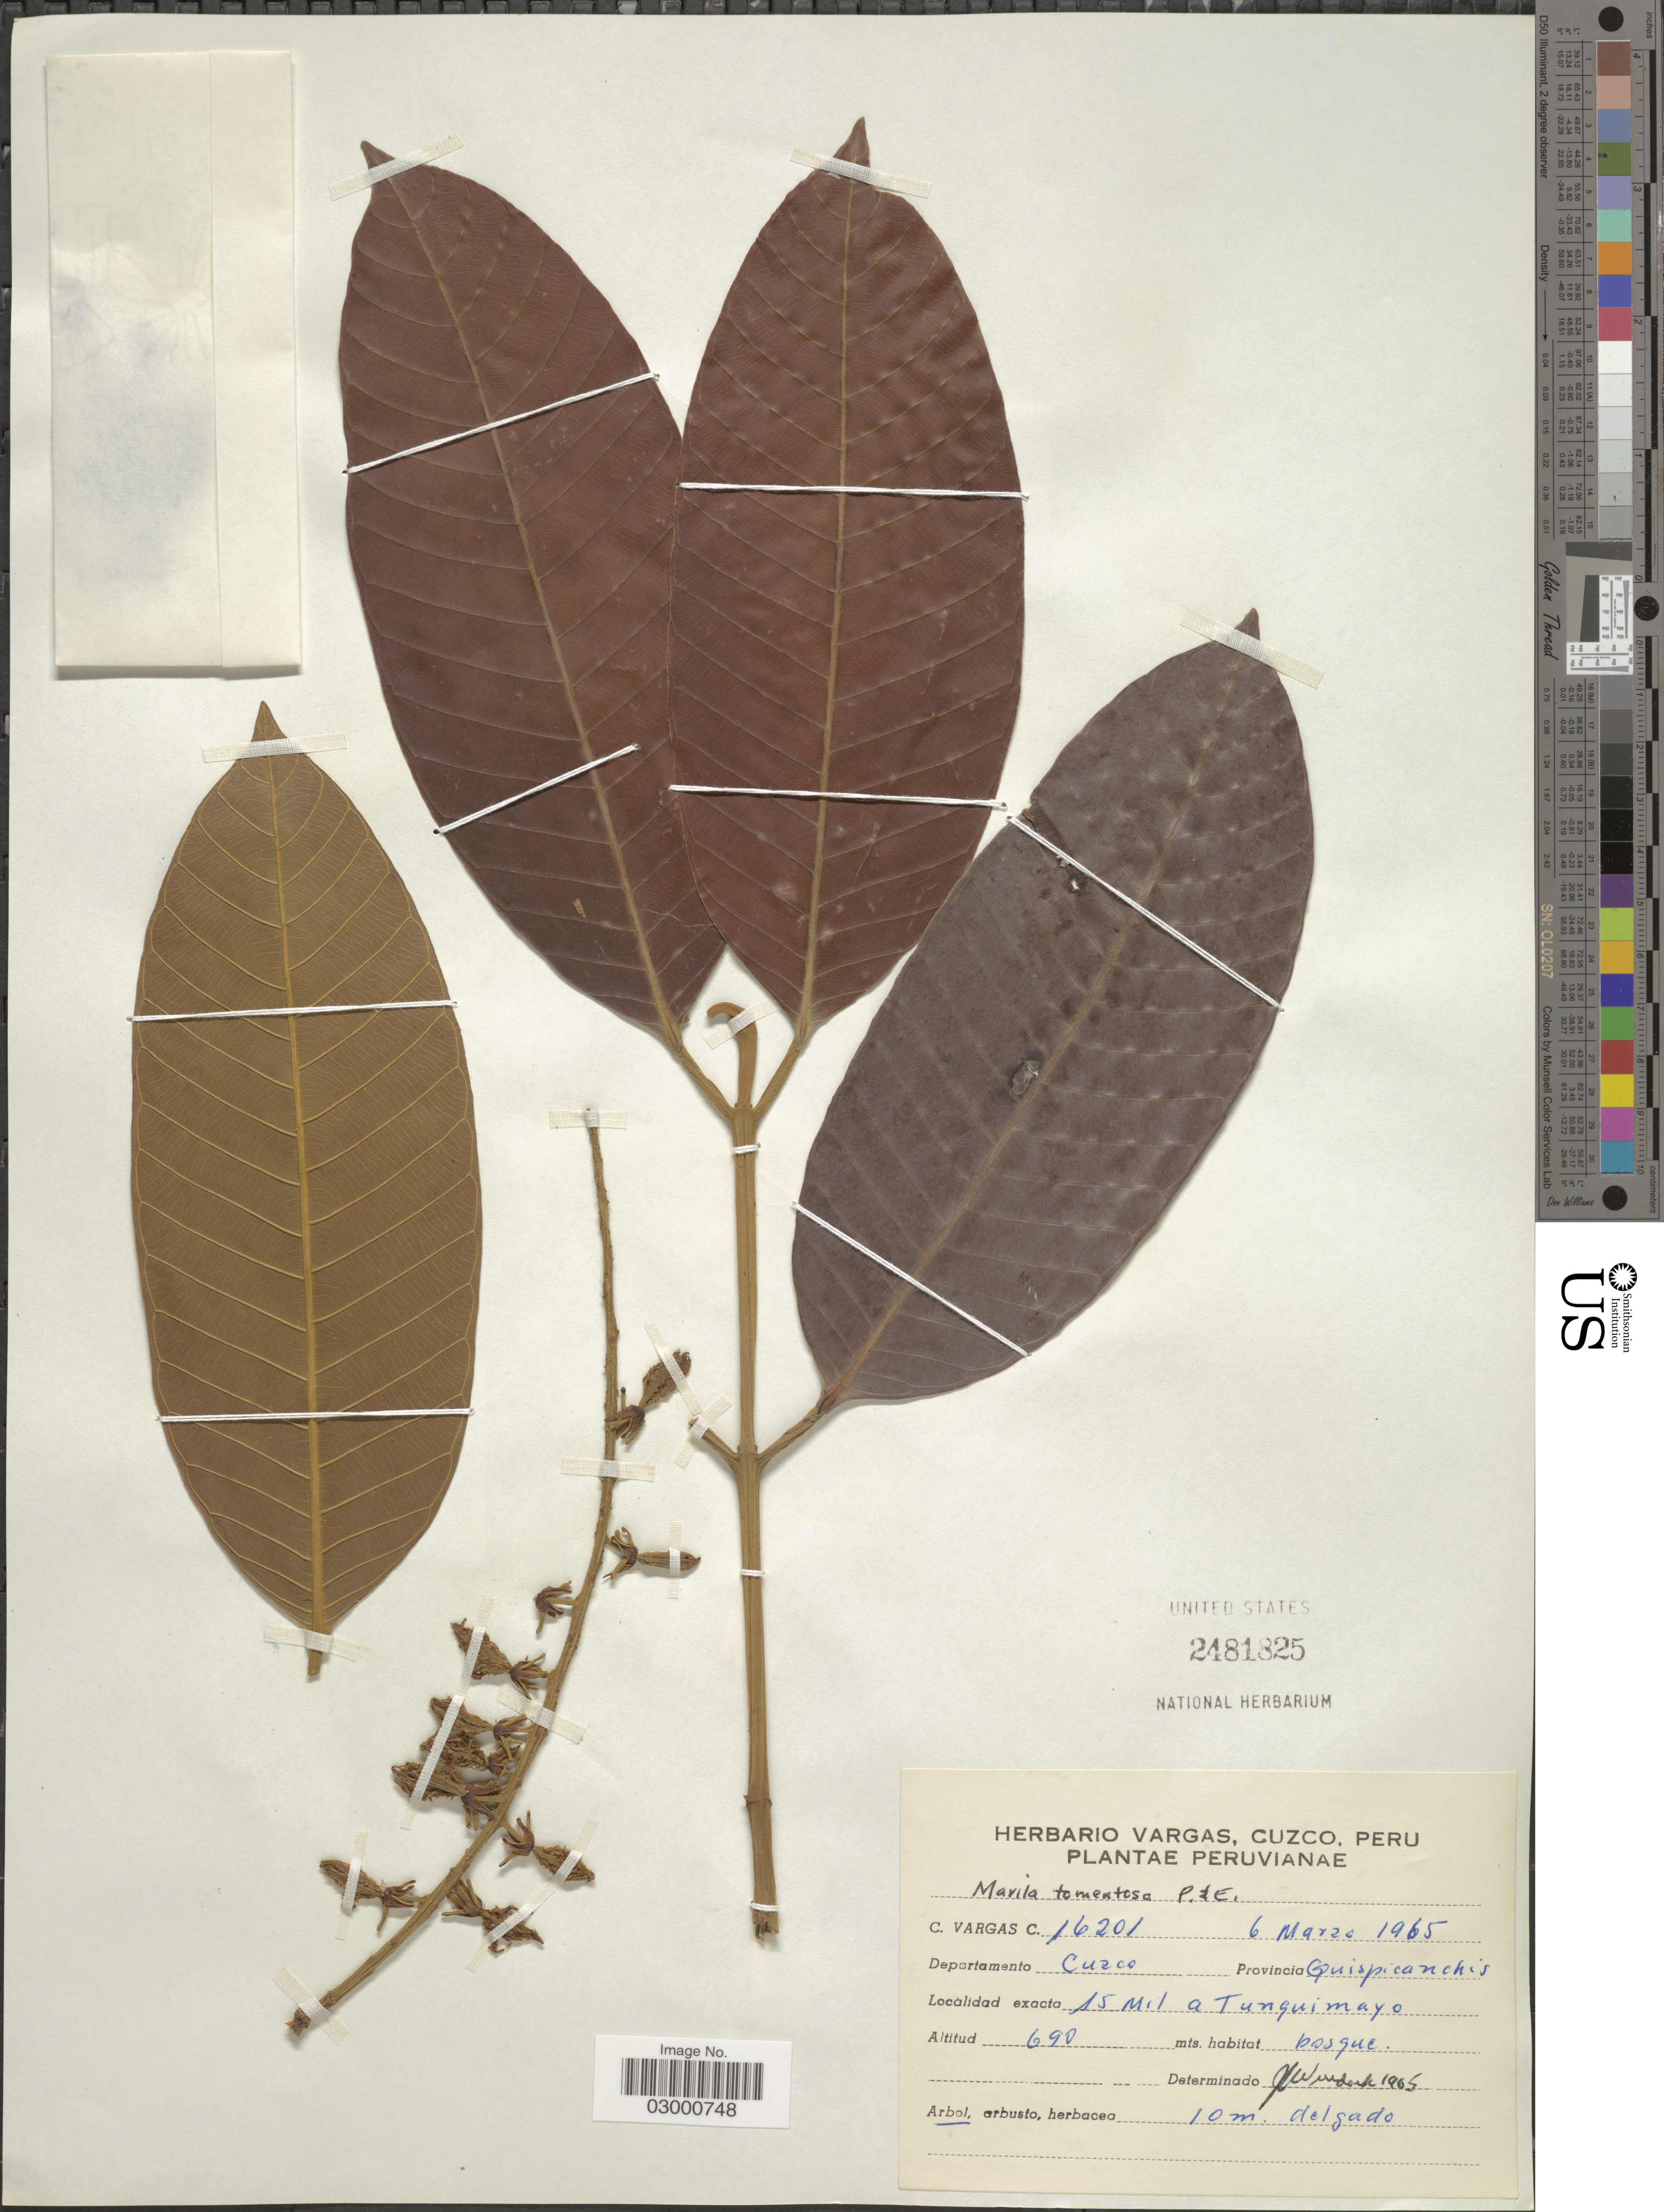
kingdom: Plantae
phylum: Tracheophyta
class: Magnoliopsida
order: Malpighiales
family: Calophyllaceae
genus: Marila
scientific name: Marila tomentosa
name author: Poepp.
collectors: C. Vargas Calderón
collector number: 16201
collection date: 1965-03-06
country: Peru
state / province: Cusco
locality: Departamento Cuzco. Provincia Quispicanchis. 15 Mil a Tunquimayo.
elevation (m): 690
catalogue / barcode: US 2481825